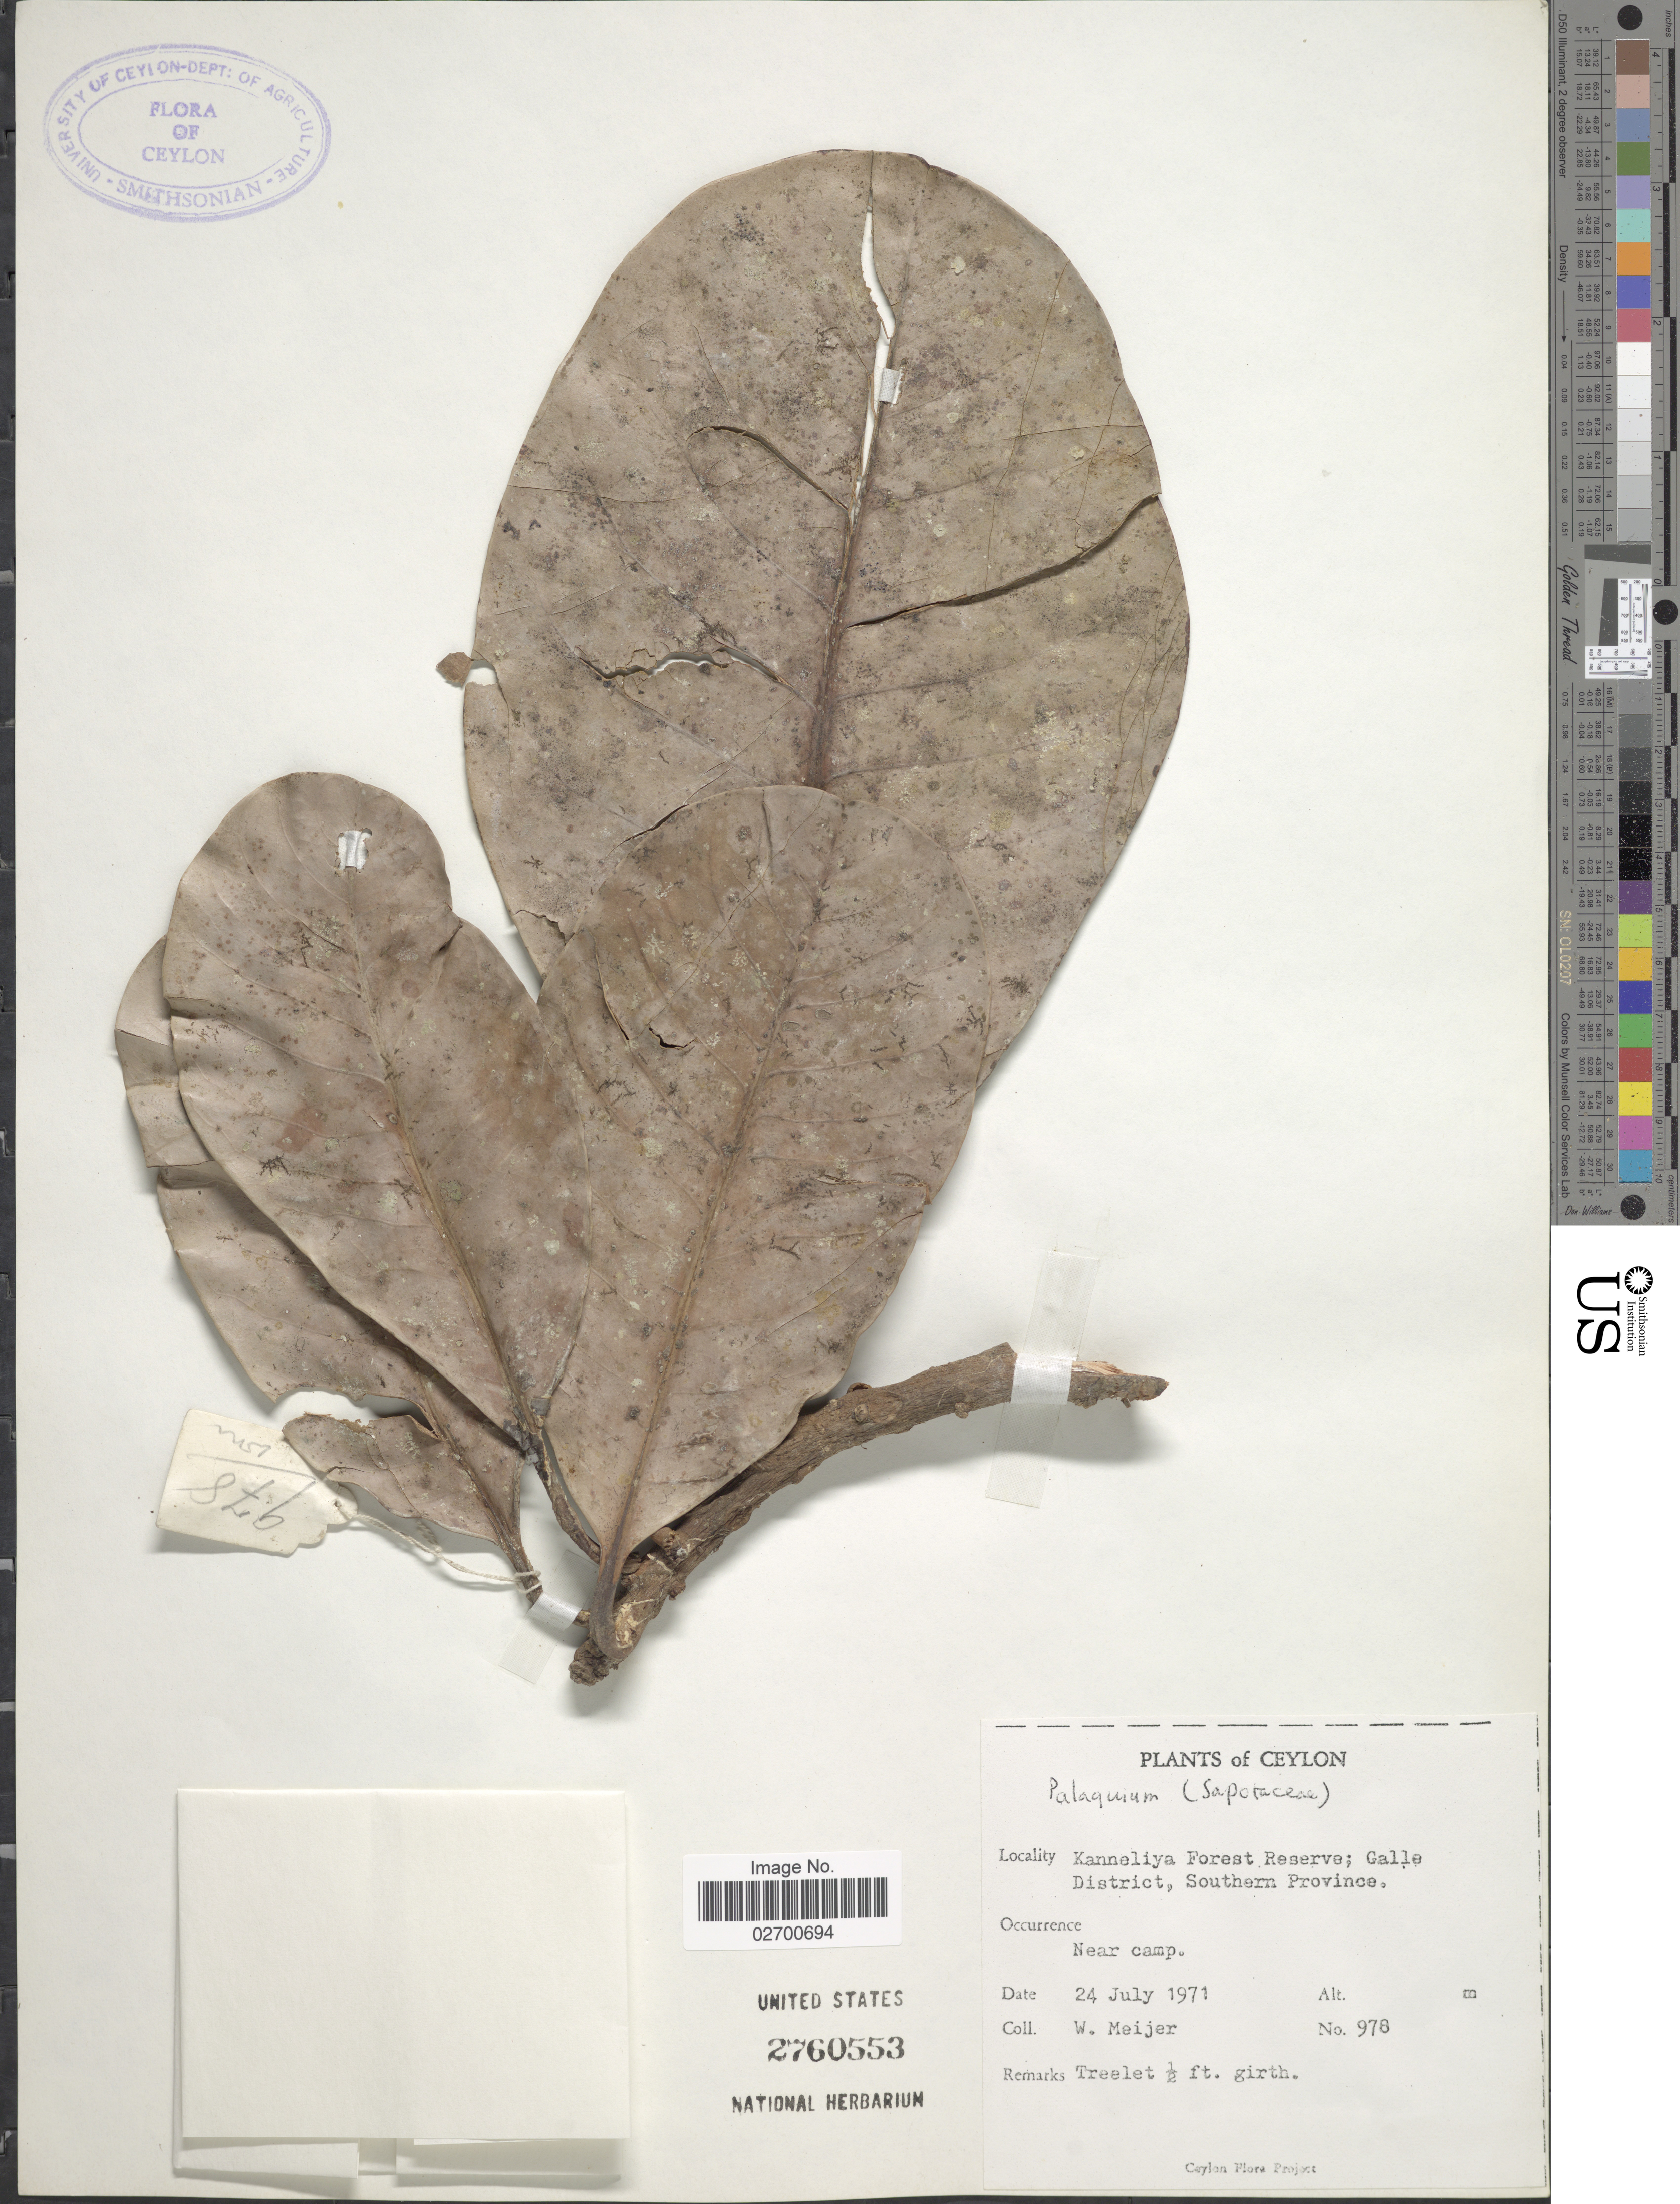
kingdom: Plantae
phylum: Tracheophyta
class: Magnoliopsida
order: Ericales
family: Sapotaceae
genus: Palaquium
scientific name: Palaquium sp.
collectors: W. Meijer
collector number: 978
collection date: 1971-07-24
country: Sri Lanka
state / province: Southern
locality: Ceylon, Kanneliya Forest Reserve; Galle District, Southern District. near camp.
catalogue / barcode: US 2760553